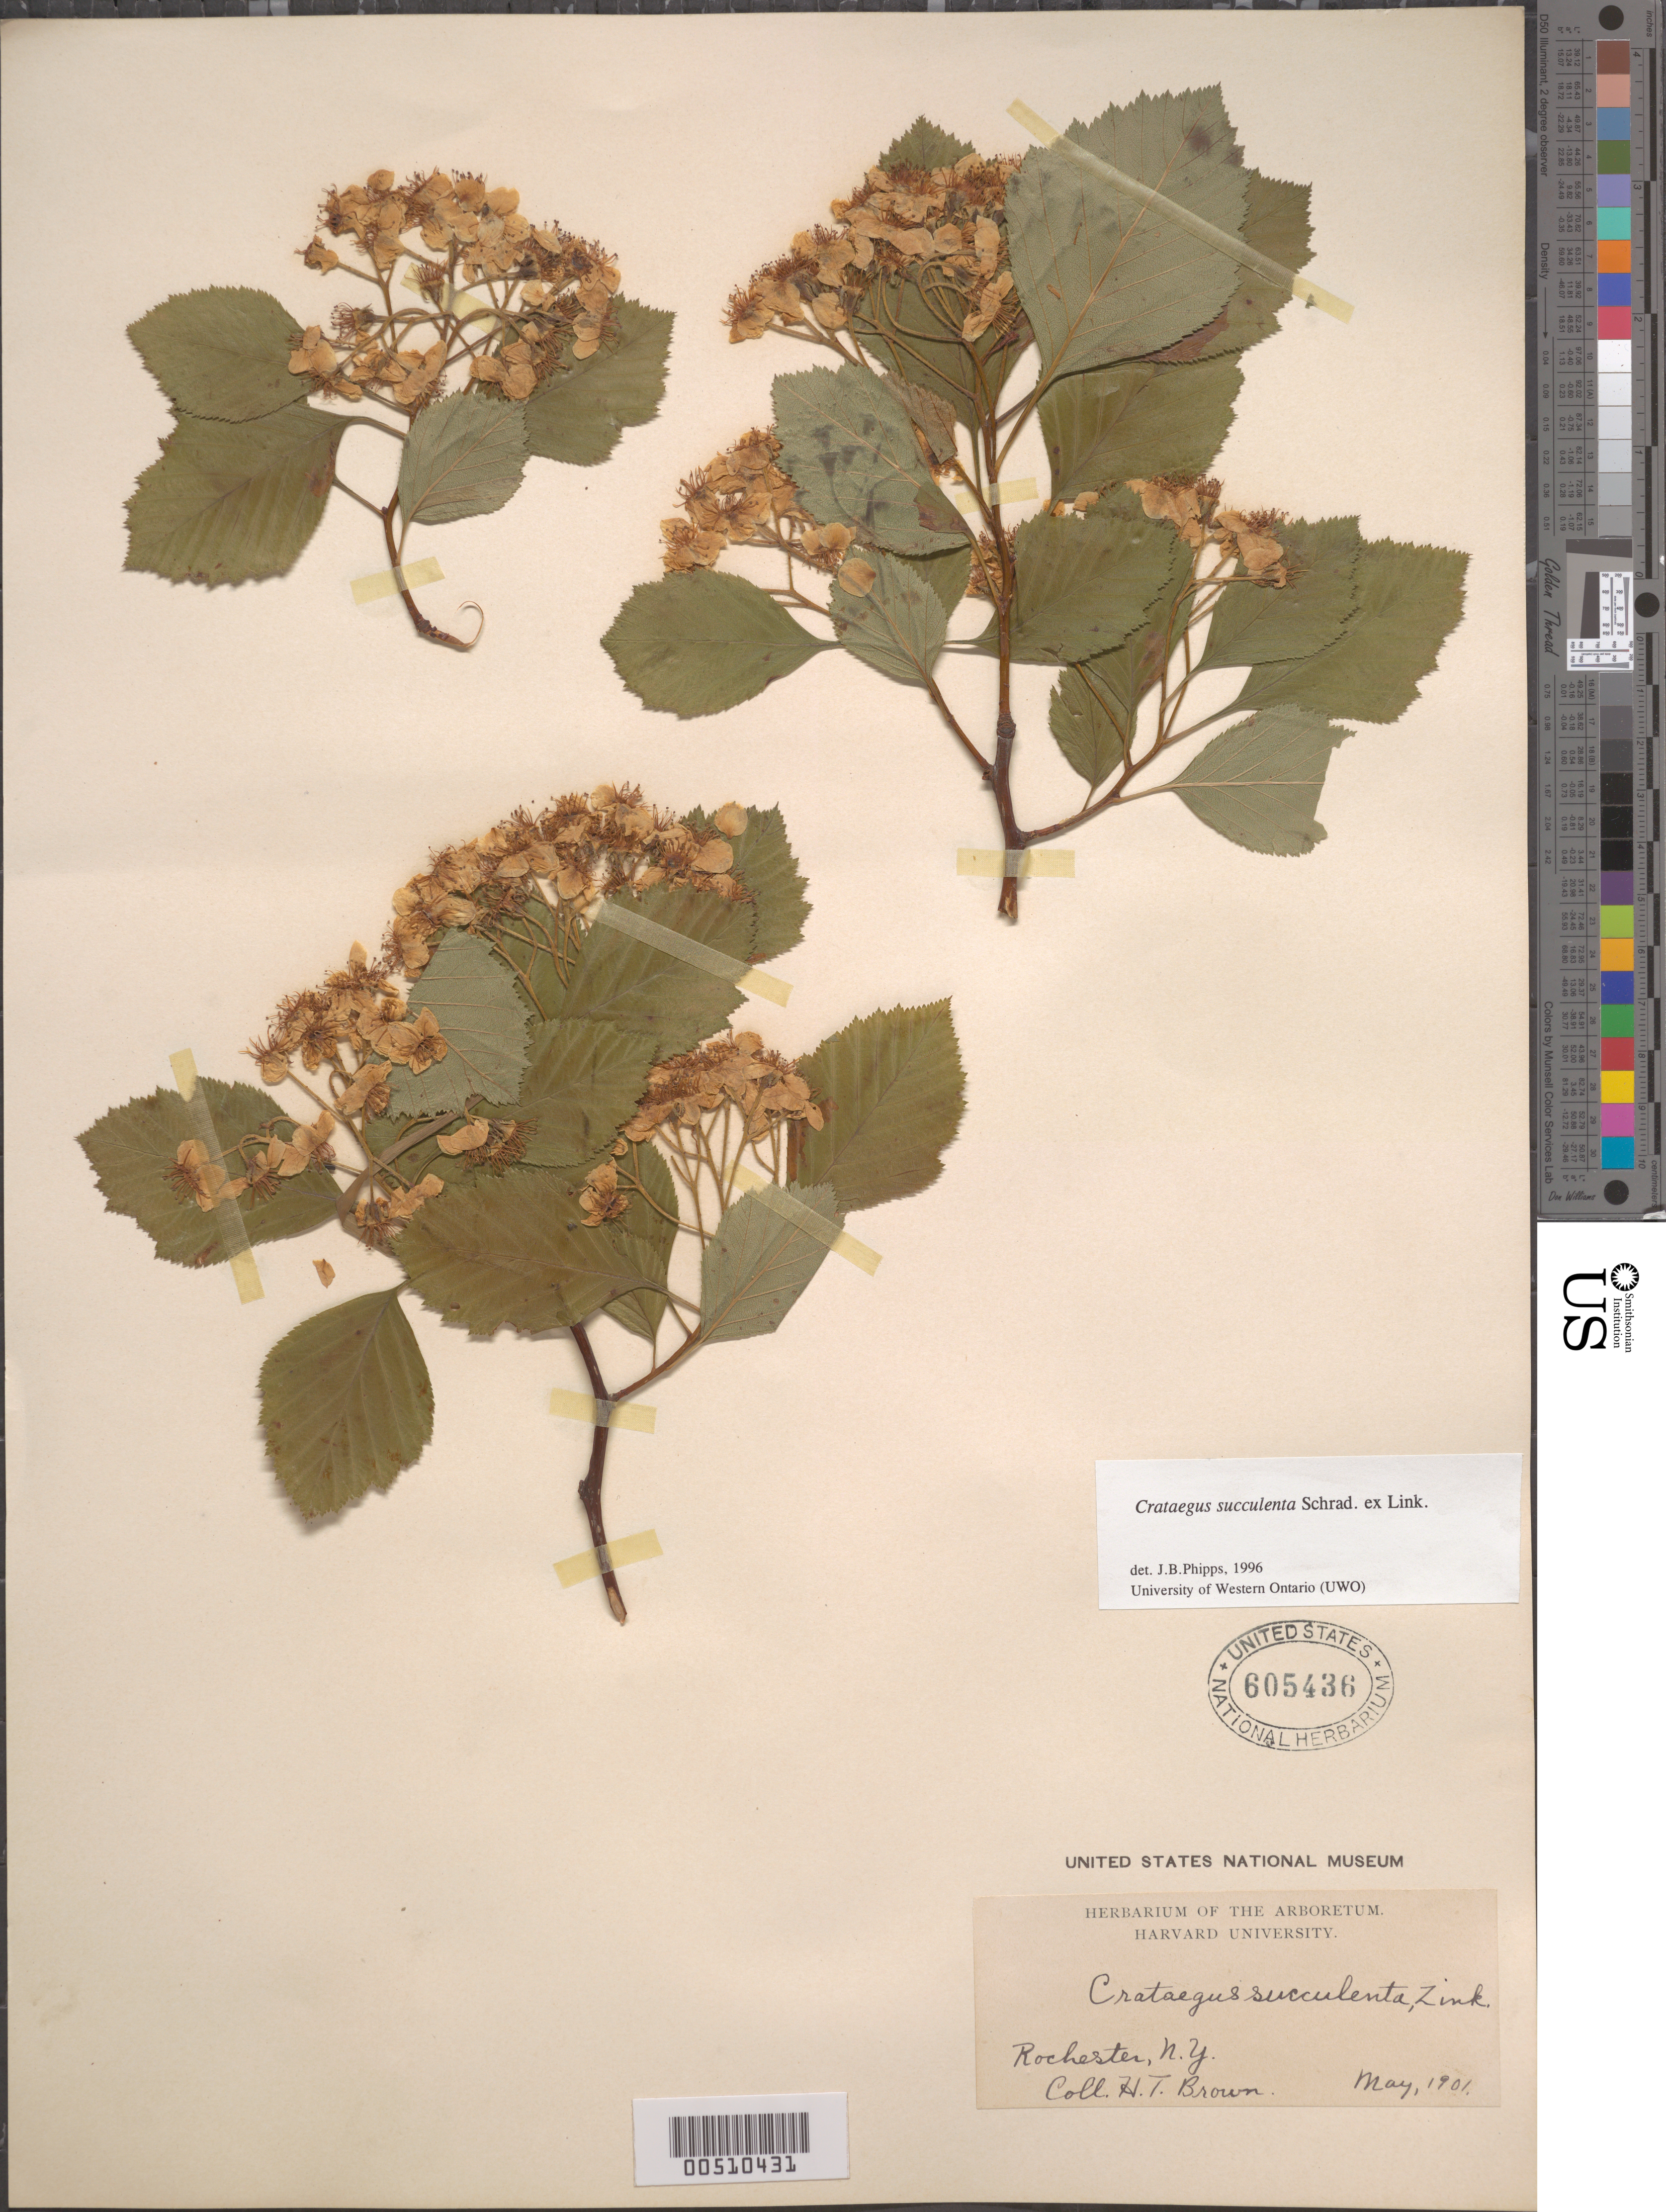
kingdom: Plantae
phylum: Tracheophyta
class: Magnoliopsida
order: Rosales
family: Rosaceae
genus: Crataegus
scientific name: Crataegus succulenta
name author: Schrad. ex Link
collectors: H. T. Brown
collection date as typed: May 1901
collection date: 1901-05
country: United States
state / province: New York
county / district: Monroe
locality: Rochester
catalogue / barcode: US 605436